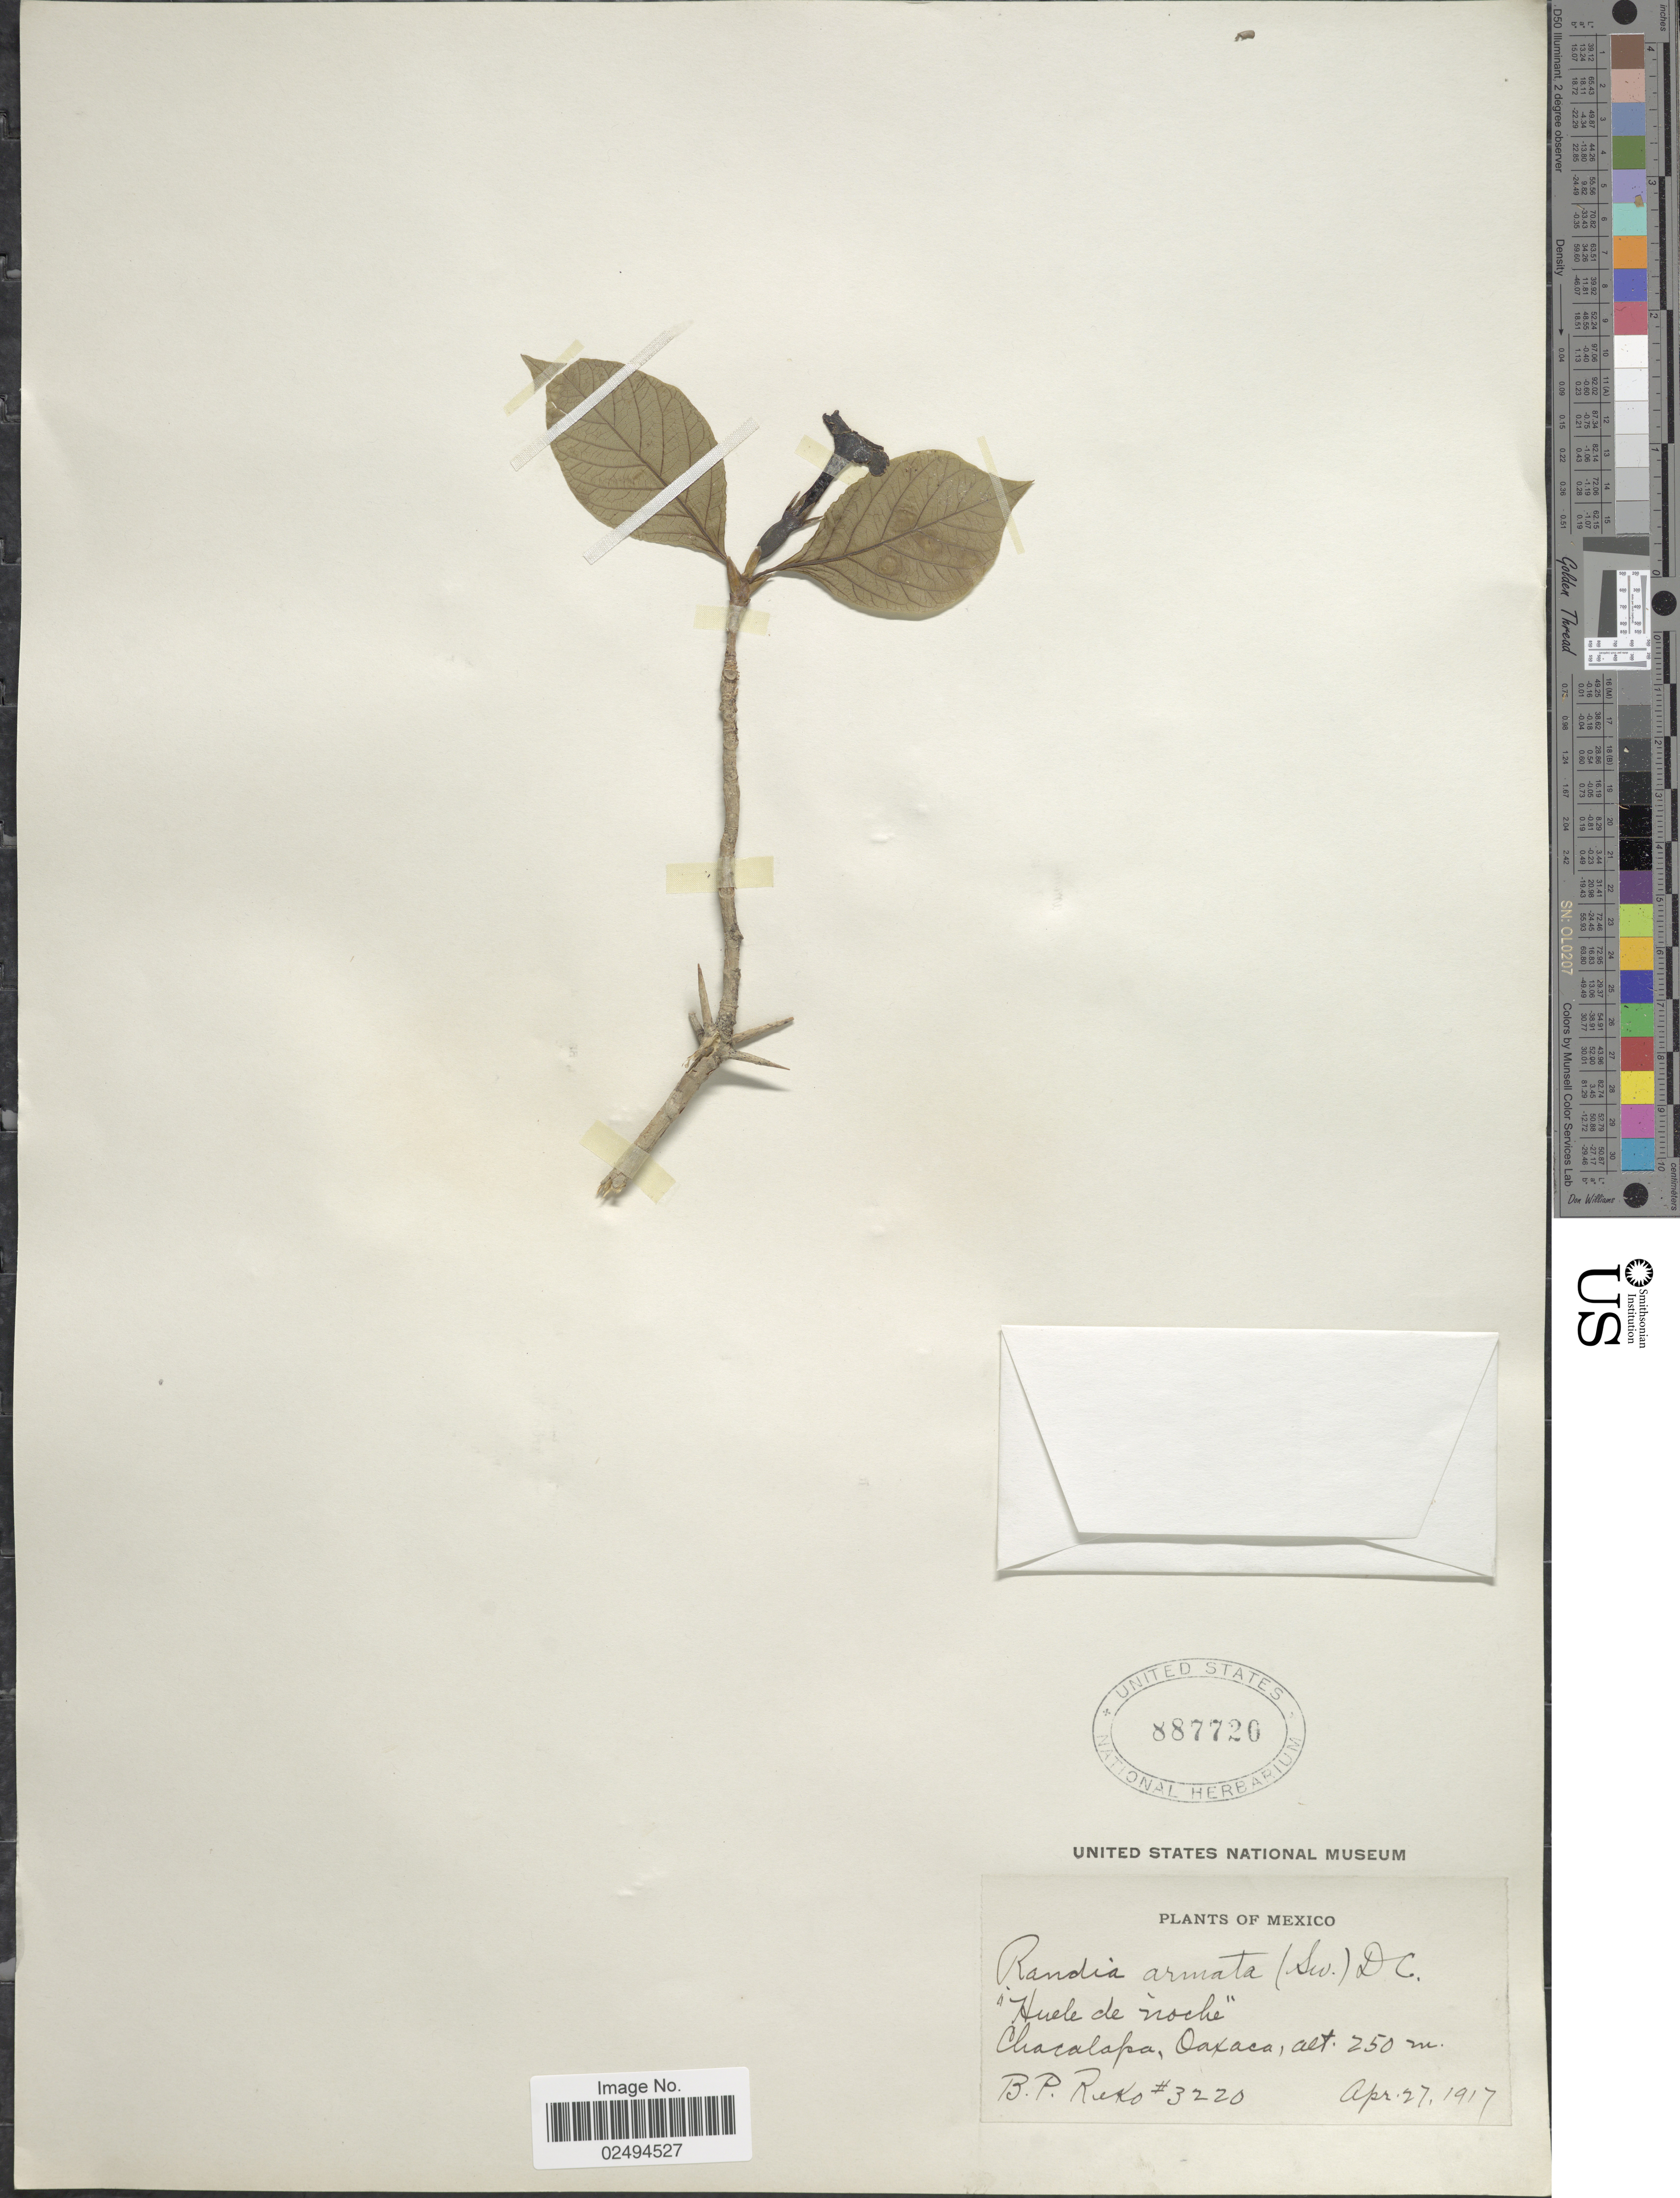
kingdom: Plantae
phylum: Tracheophyta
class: Magnoliopsida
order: Gentianales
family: Rubiaceae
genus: Randia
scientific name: Randia armata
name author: (Sw.) DC.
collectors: B. P. Reko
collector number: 3220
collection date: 1917-04-27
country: Mexico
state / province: Oaxaca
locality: Chacalapa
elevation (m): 250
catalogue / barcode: US 887720